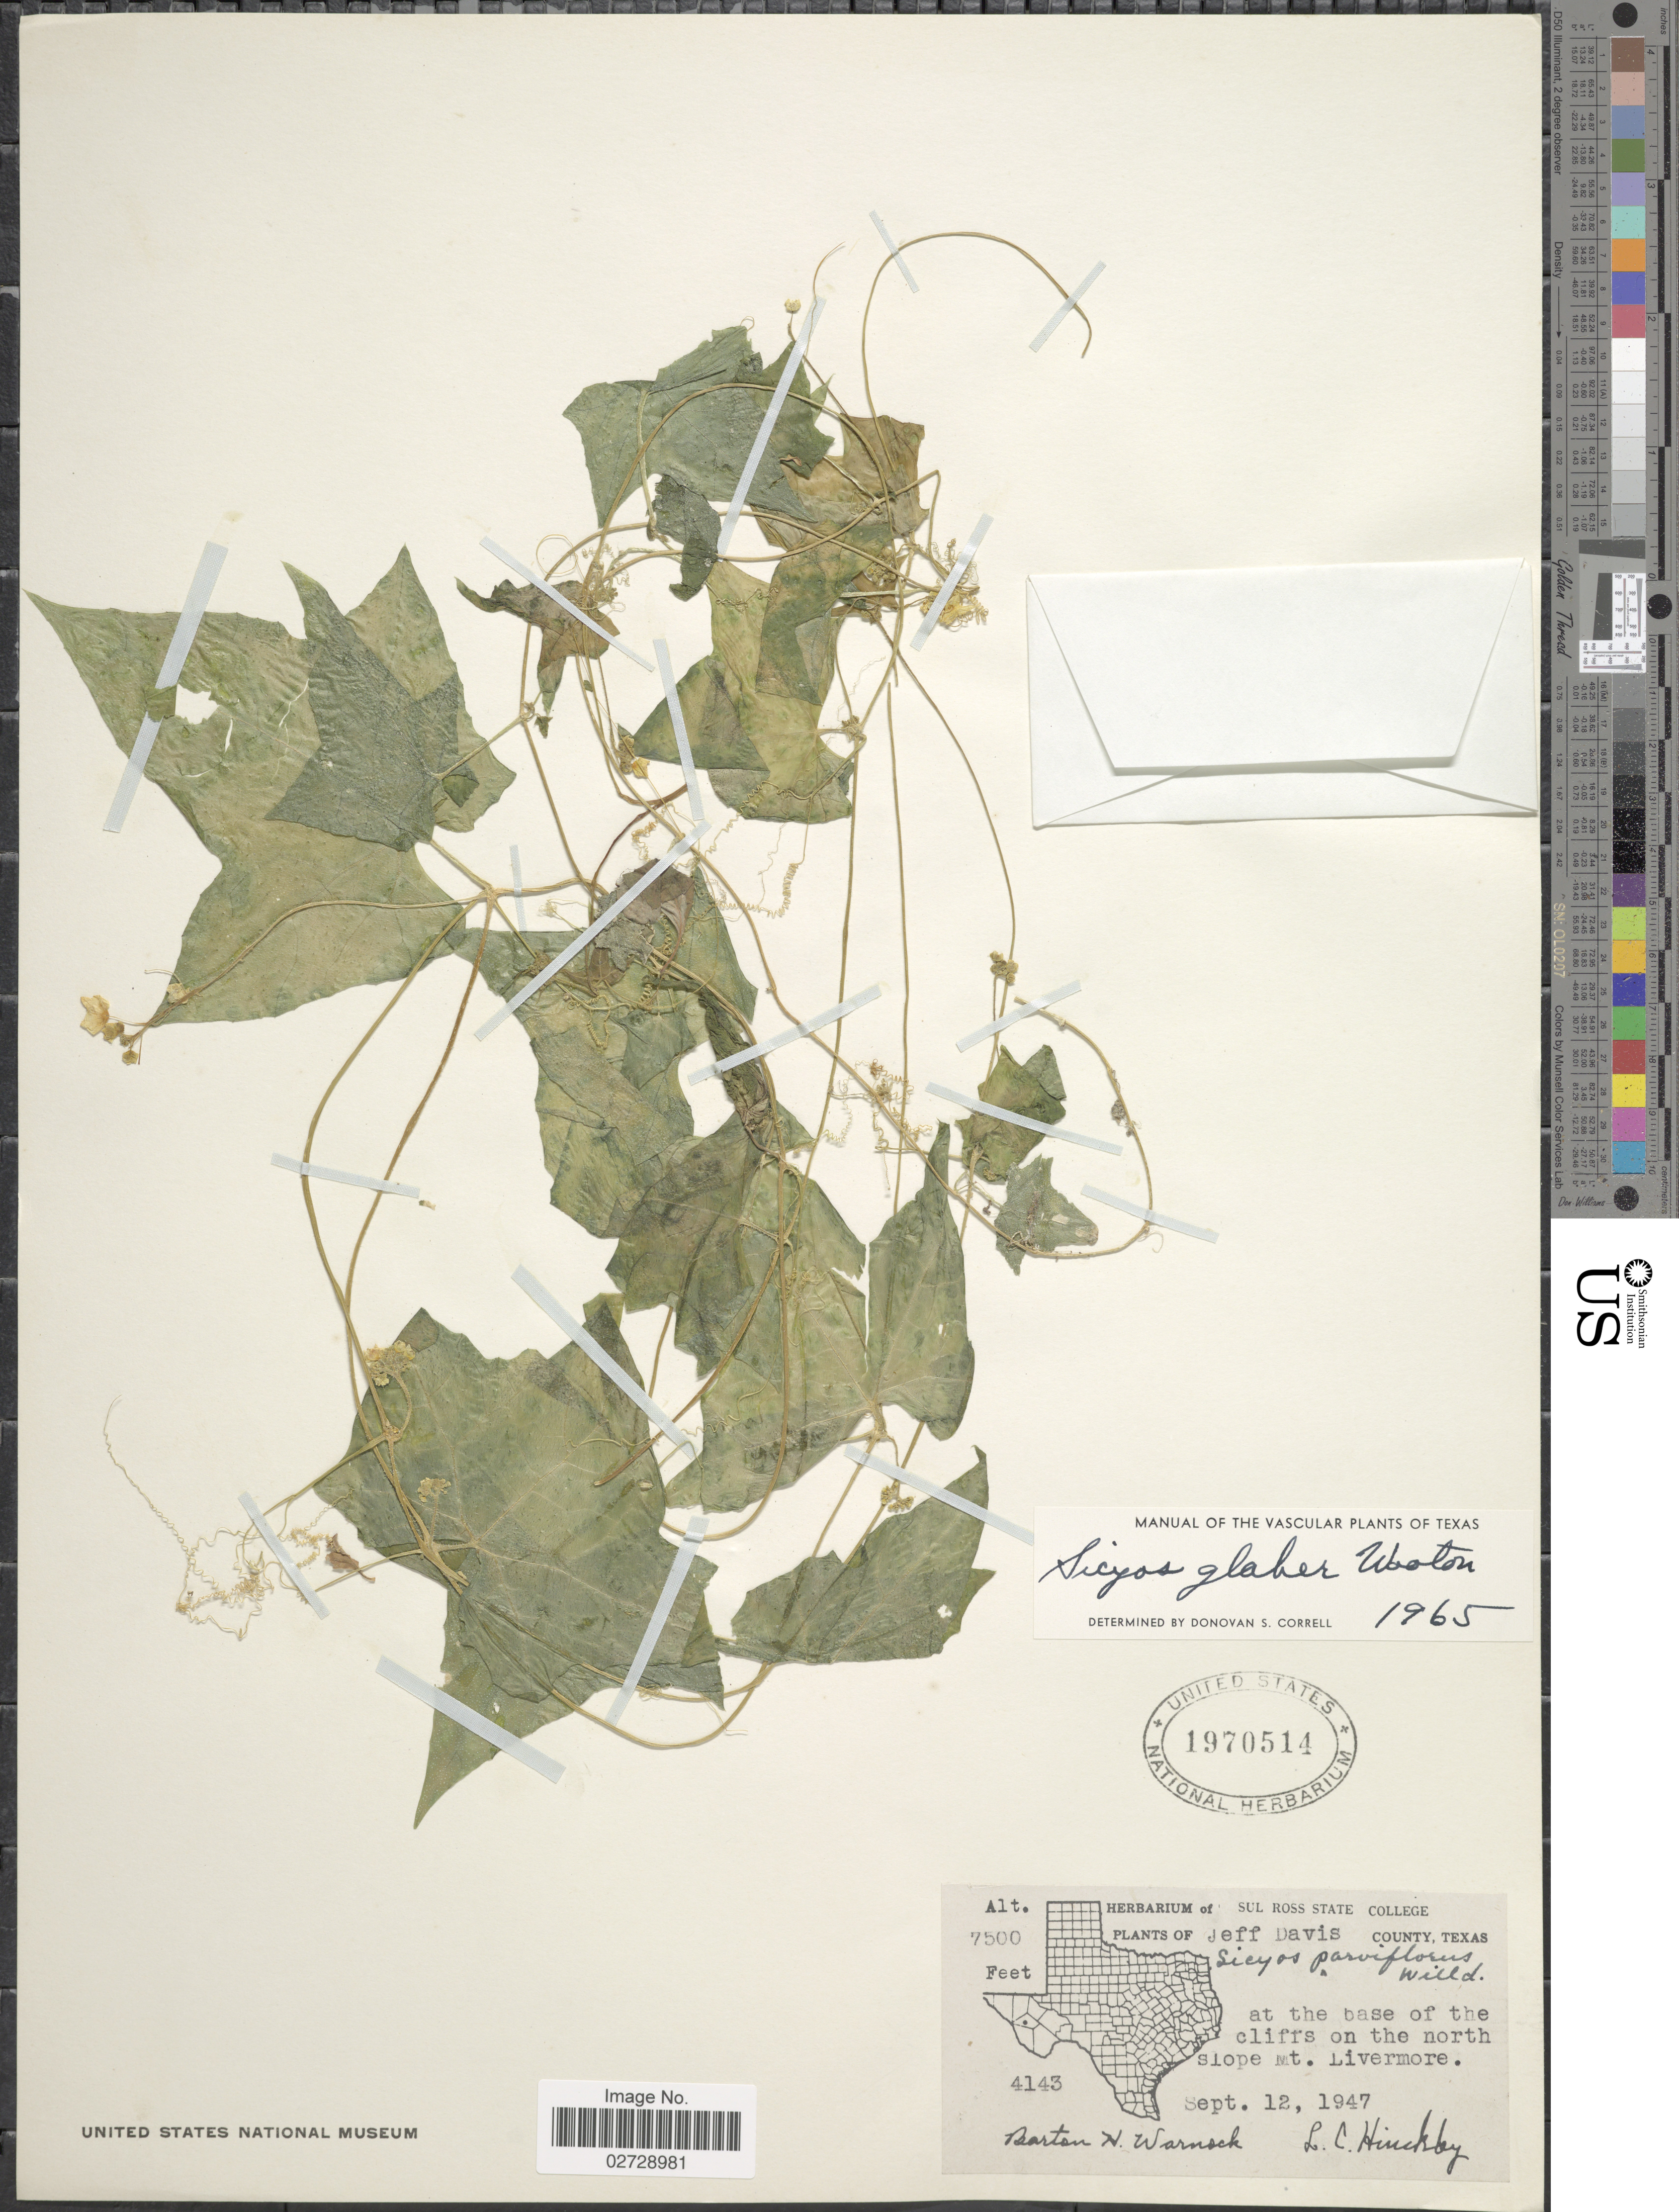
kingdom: Plantae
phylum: Tracheophyta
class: Magnoliopsida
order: Cucurbitales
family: Cucurbitaceae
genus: Sicyos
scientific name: Sicyos glaber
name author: Wooton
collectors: B. H. Warnock & L. Hinckley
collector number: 4143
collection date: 1947-09-12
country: United States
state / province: Texas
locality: Jeff Davis, at the base of the cliffs on the north of slope Mt Livermore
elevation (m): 2286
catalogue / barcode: US 1970514